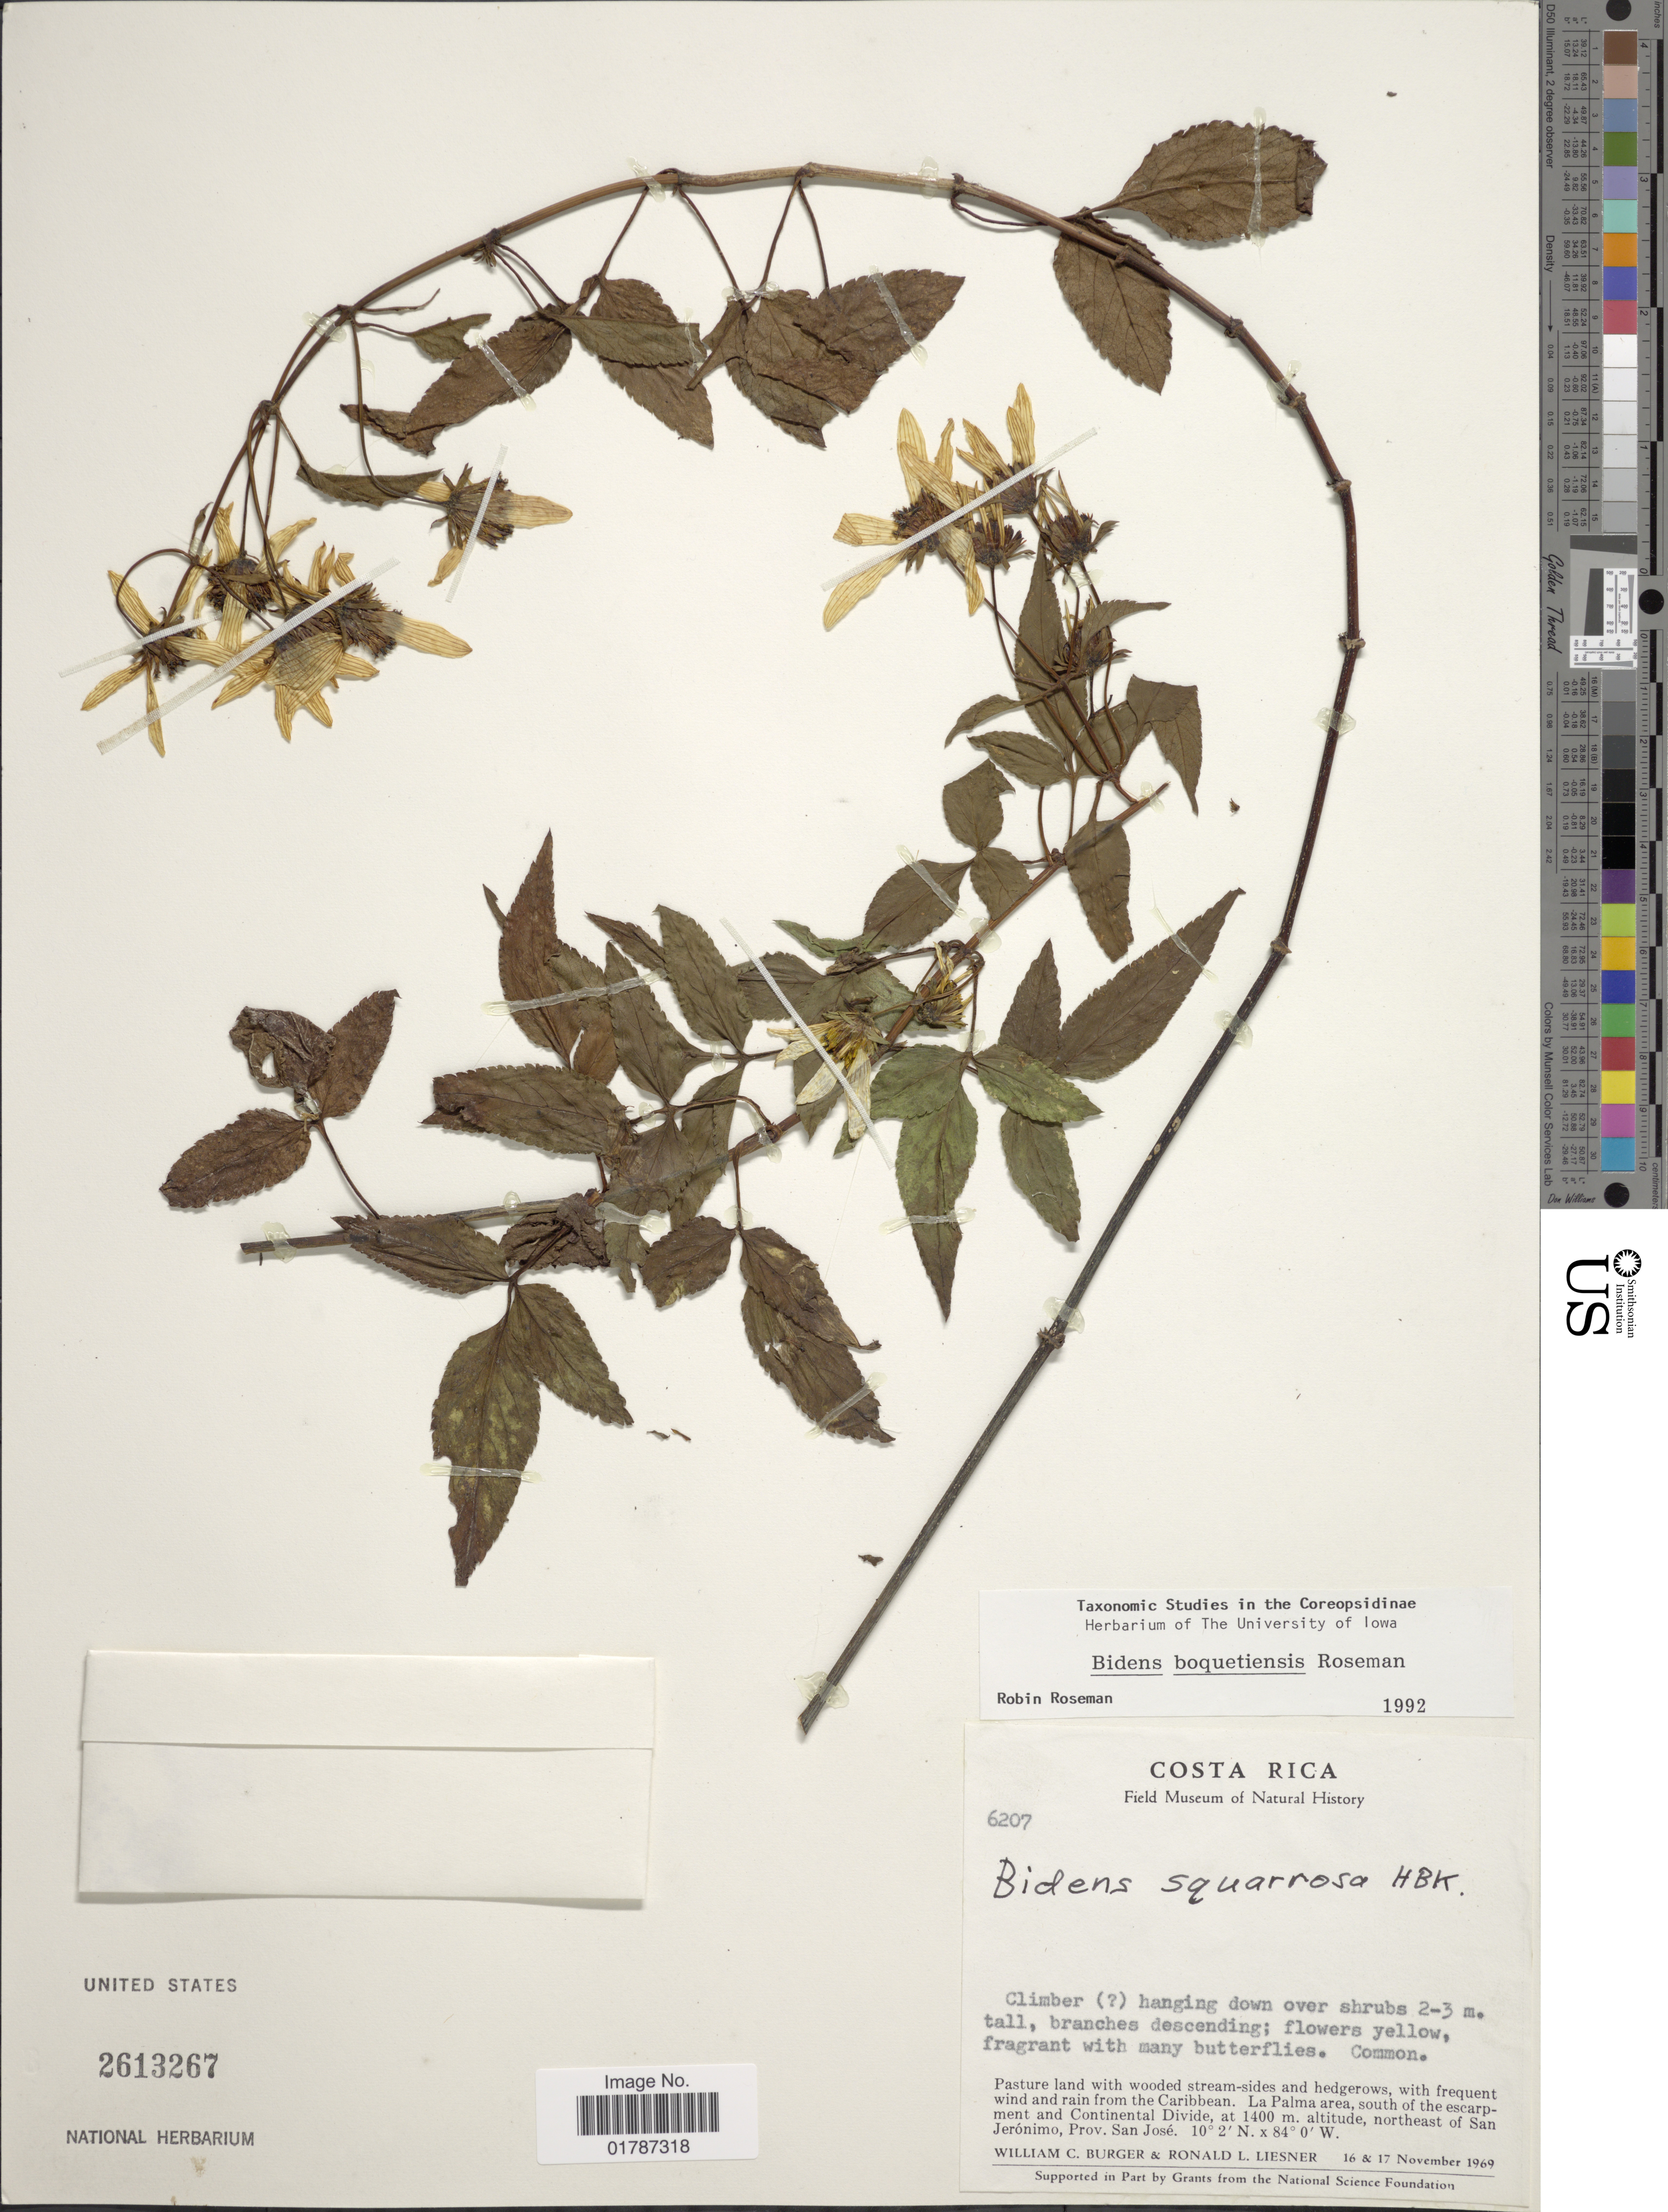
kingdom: Plantae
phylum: Tracheophyta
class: Magnoliopsida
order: Asterales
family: Asteraceae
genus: Bidens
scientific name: Bidens boquetinsis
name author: Roseman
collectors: W. Burger & R. L. Liesner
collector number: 6207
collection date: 1969-11-16/1969-11-17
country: Costa Rica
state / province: San José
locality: La Palma area, south of escarpment and Continental Divide, northeast of San Jeronimo, Prov. San Jose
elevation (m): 1400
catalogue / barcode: US 2613267